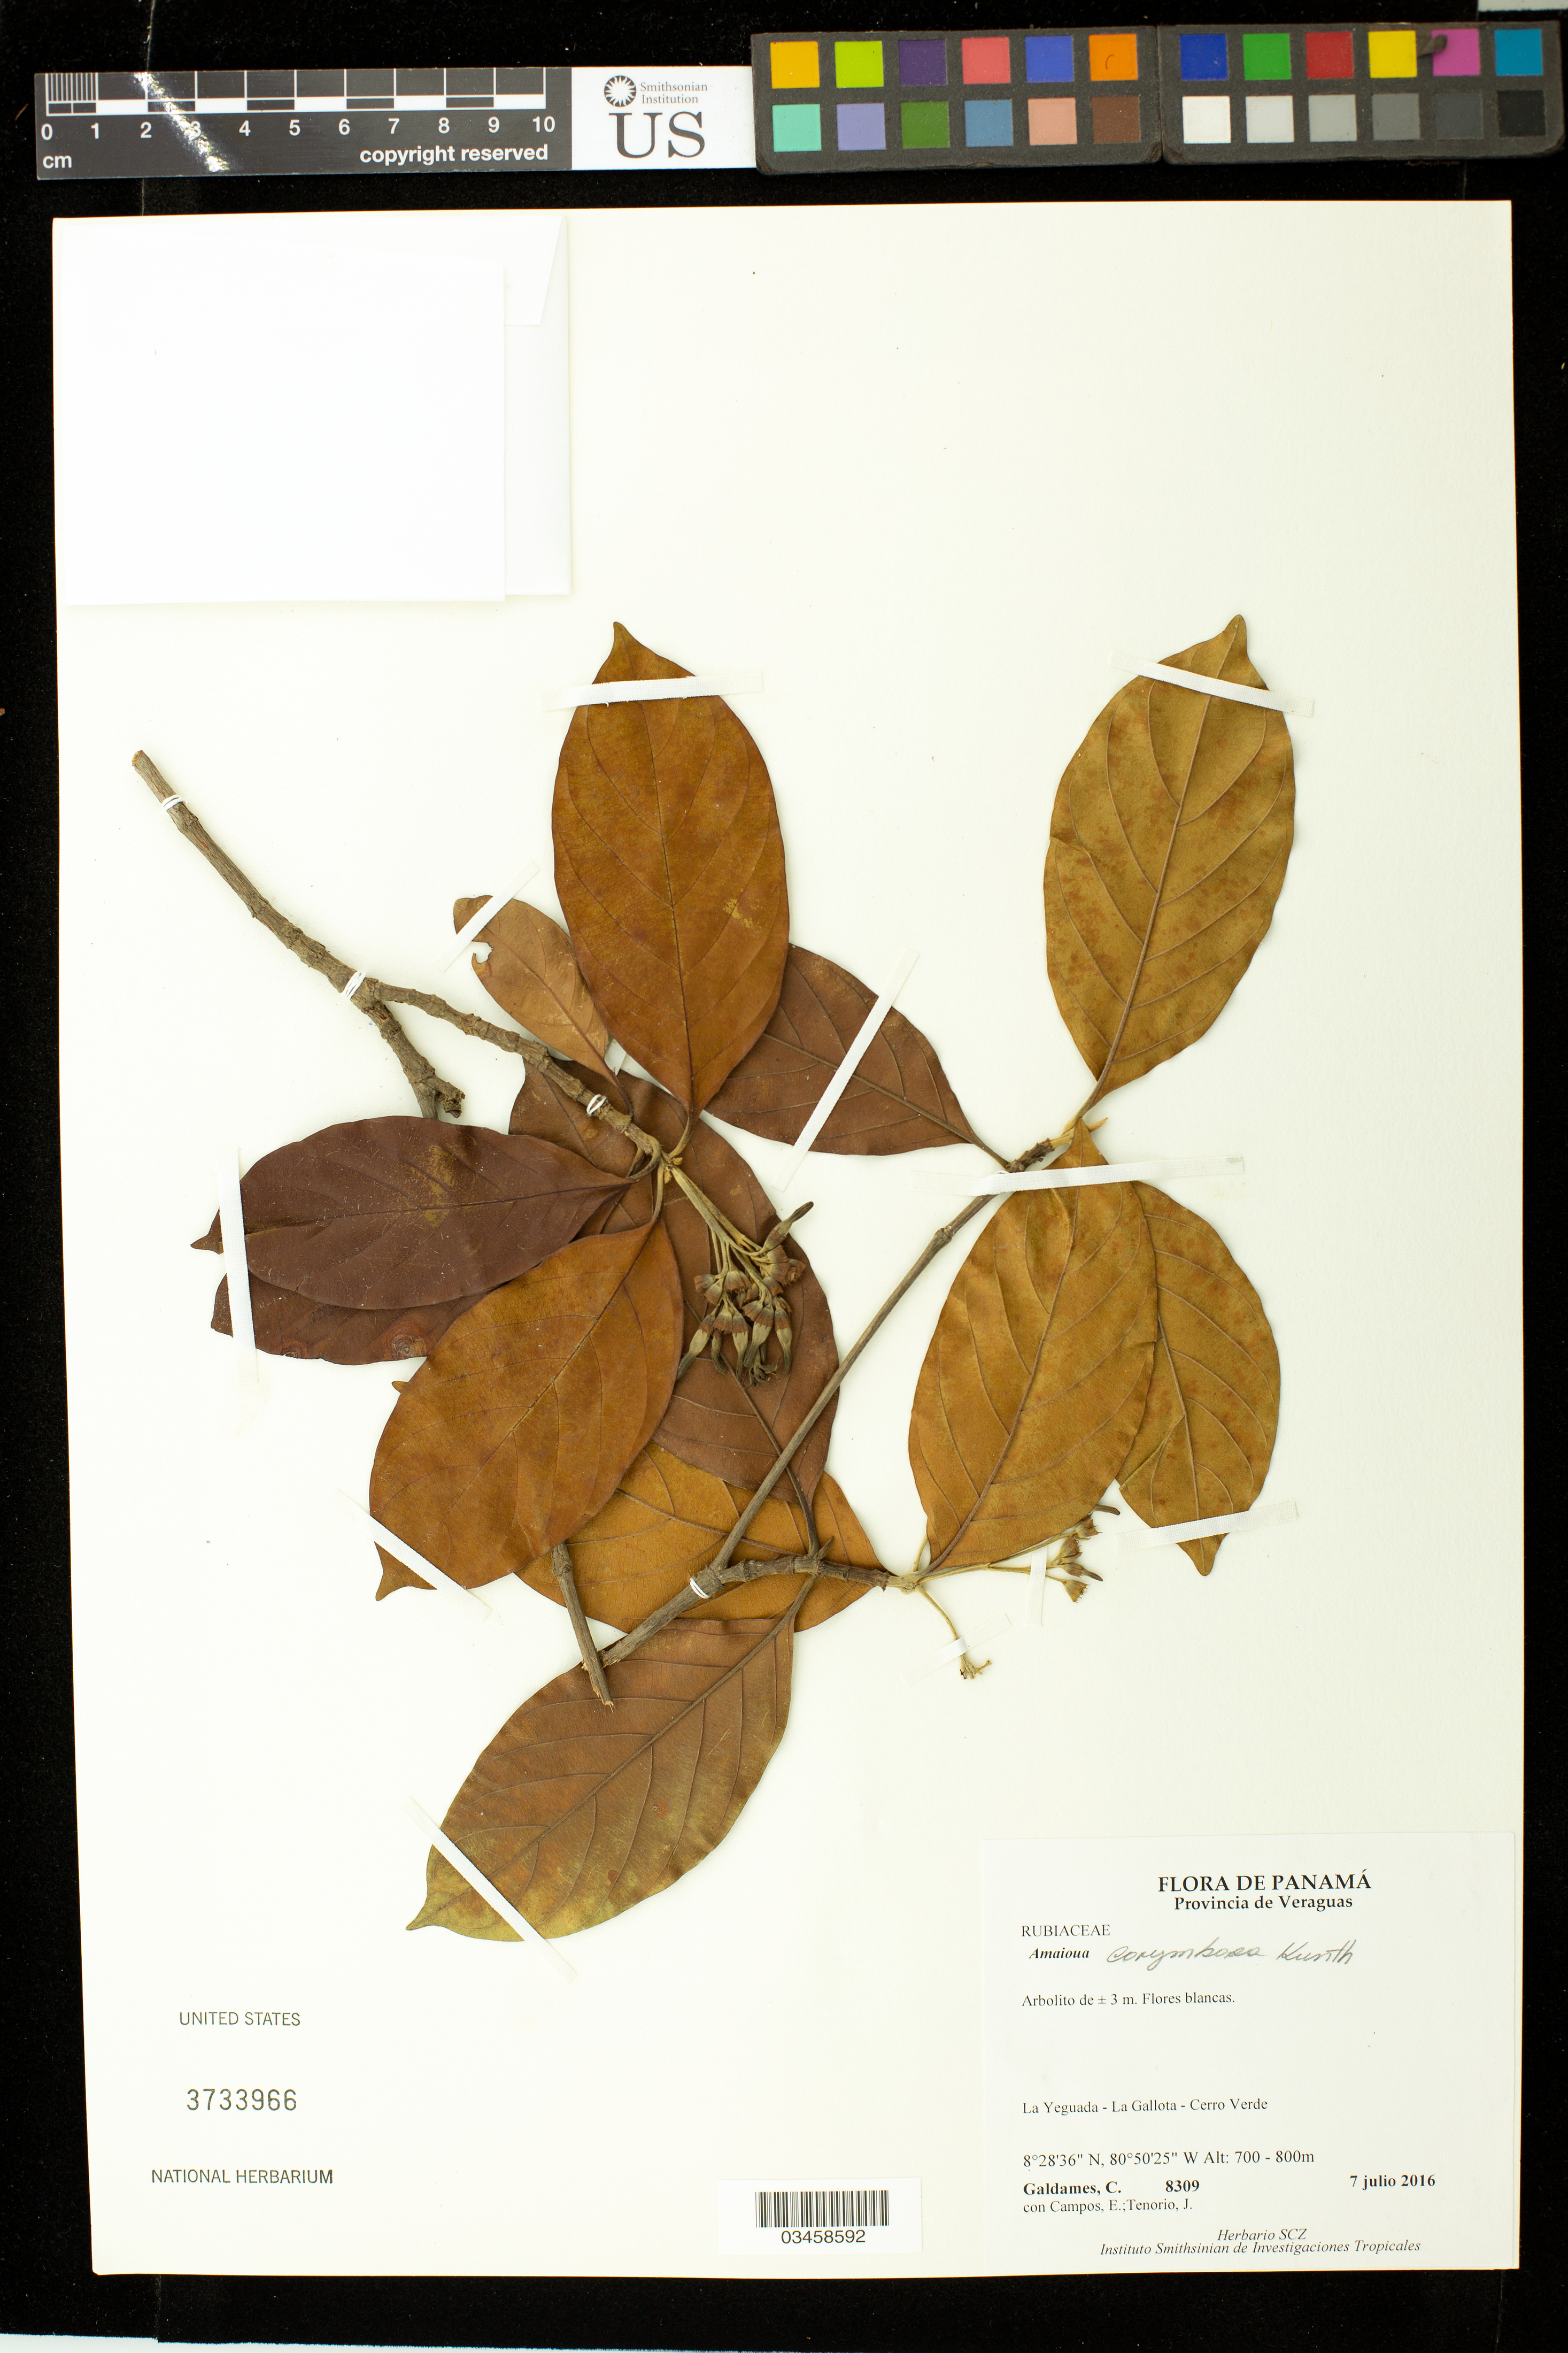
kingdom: Plantae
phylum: Tracheophyta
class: Magnoliopsida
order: Gentianales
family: Rubiaceae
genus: Amaioua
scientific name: Amaioua corymbosa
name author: Kunth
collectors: C. Galdames, E. Campos & J. Tenorio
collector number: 8309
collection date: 2016-07-07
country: Panama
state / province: Veraguas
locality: La Yeguada - La Gallota - Cerro Verde.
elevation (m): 700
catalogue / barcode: US 3733966